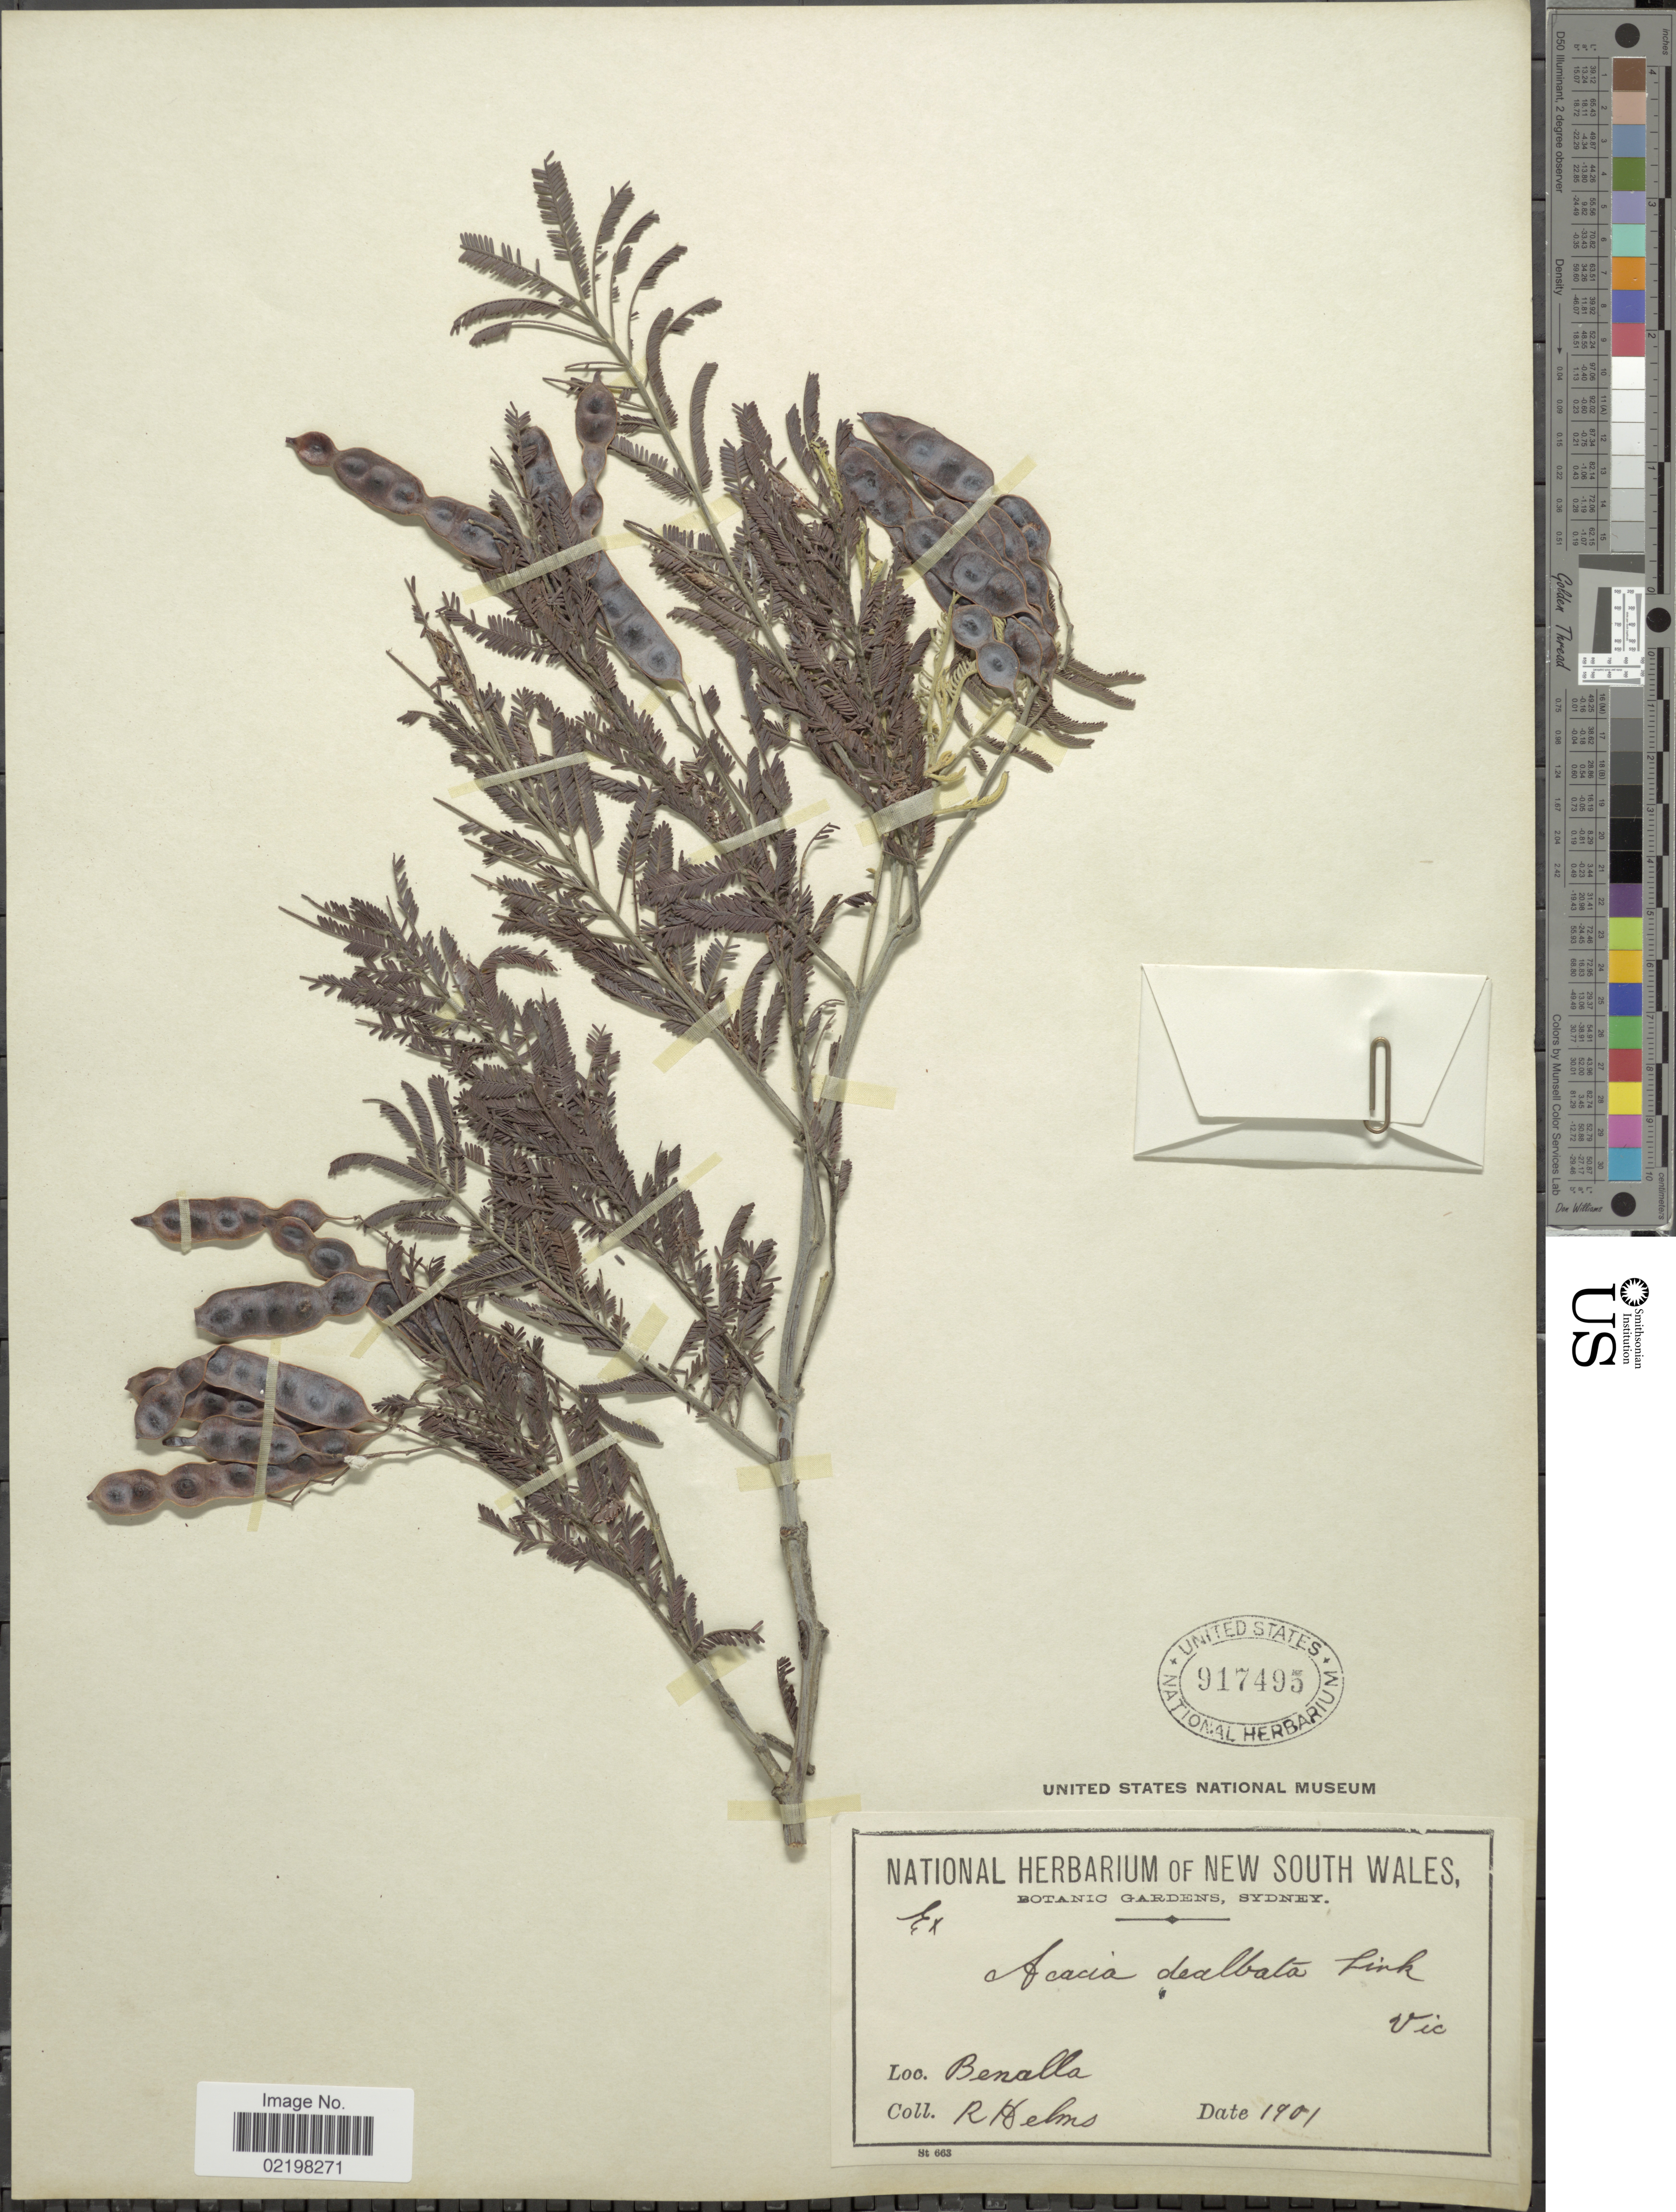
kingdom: Plantae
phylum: Tracheophyta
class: Magnoliopsida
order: Fabales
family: Fabaceae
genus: Acacia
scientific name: Acacia decurrens var. dealbata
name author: (Link) Maiden ex F. Muell.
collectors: R. Helms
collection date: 1901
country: Australia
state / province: Victoria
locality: Benalla.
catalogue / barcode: US 917495